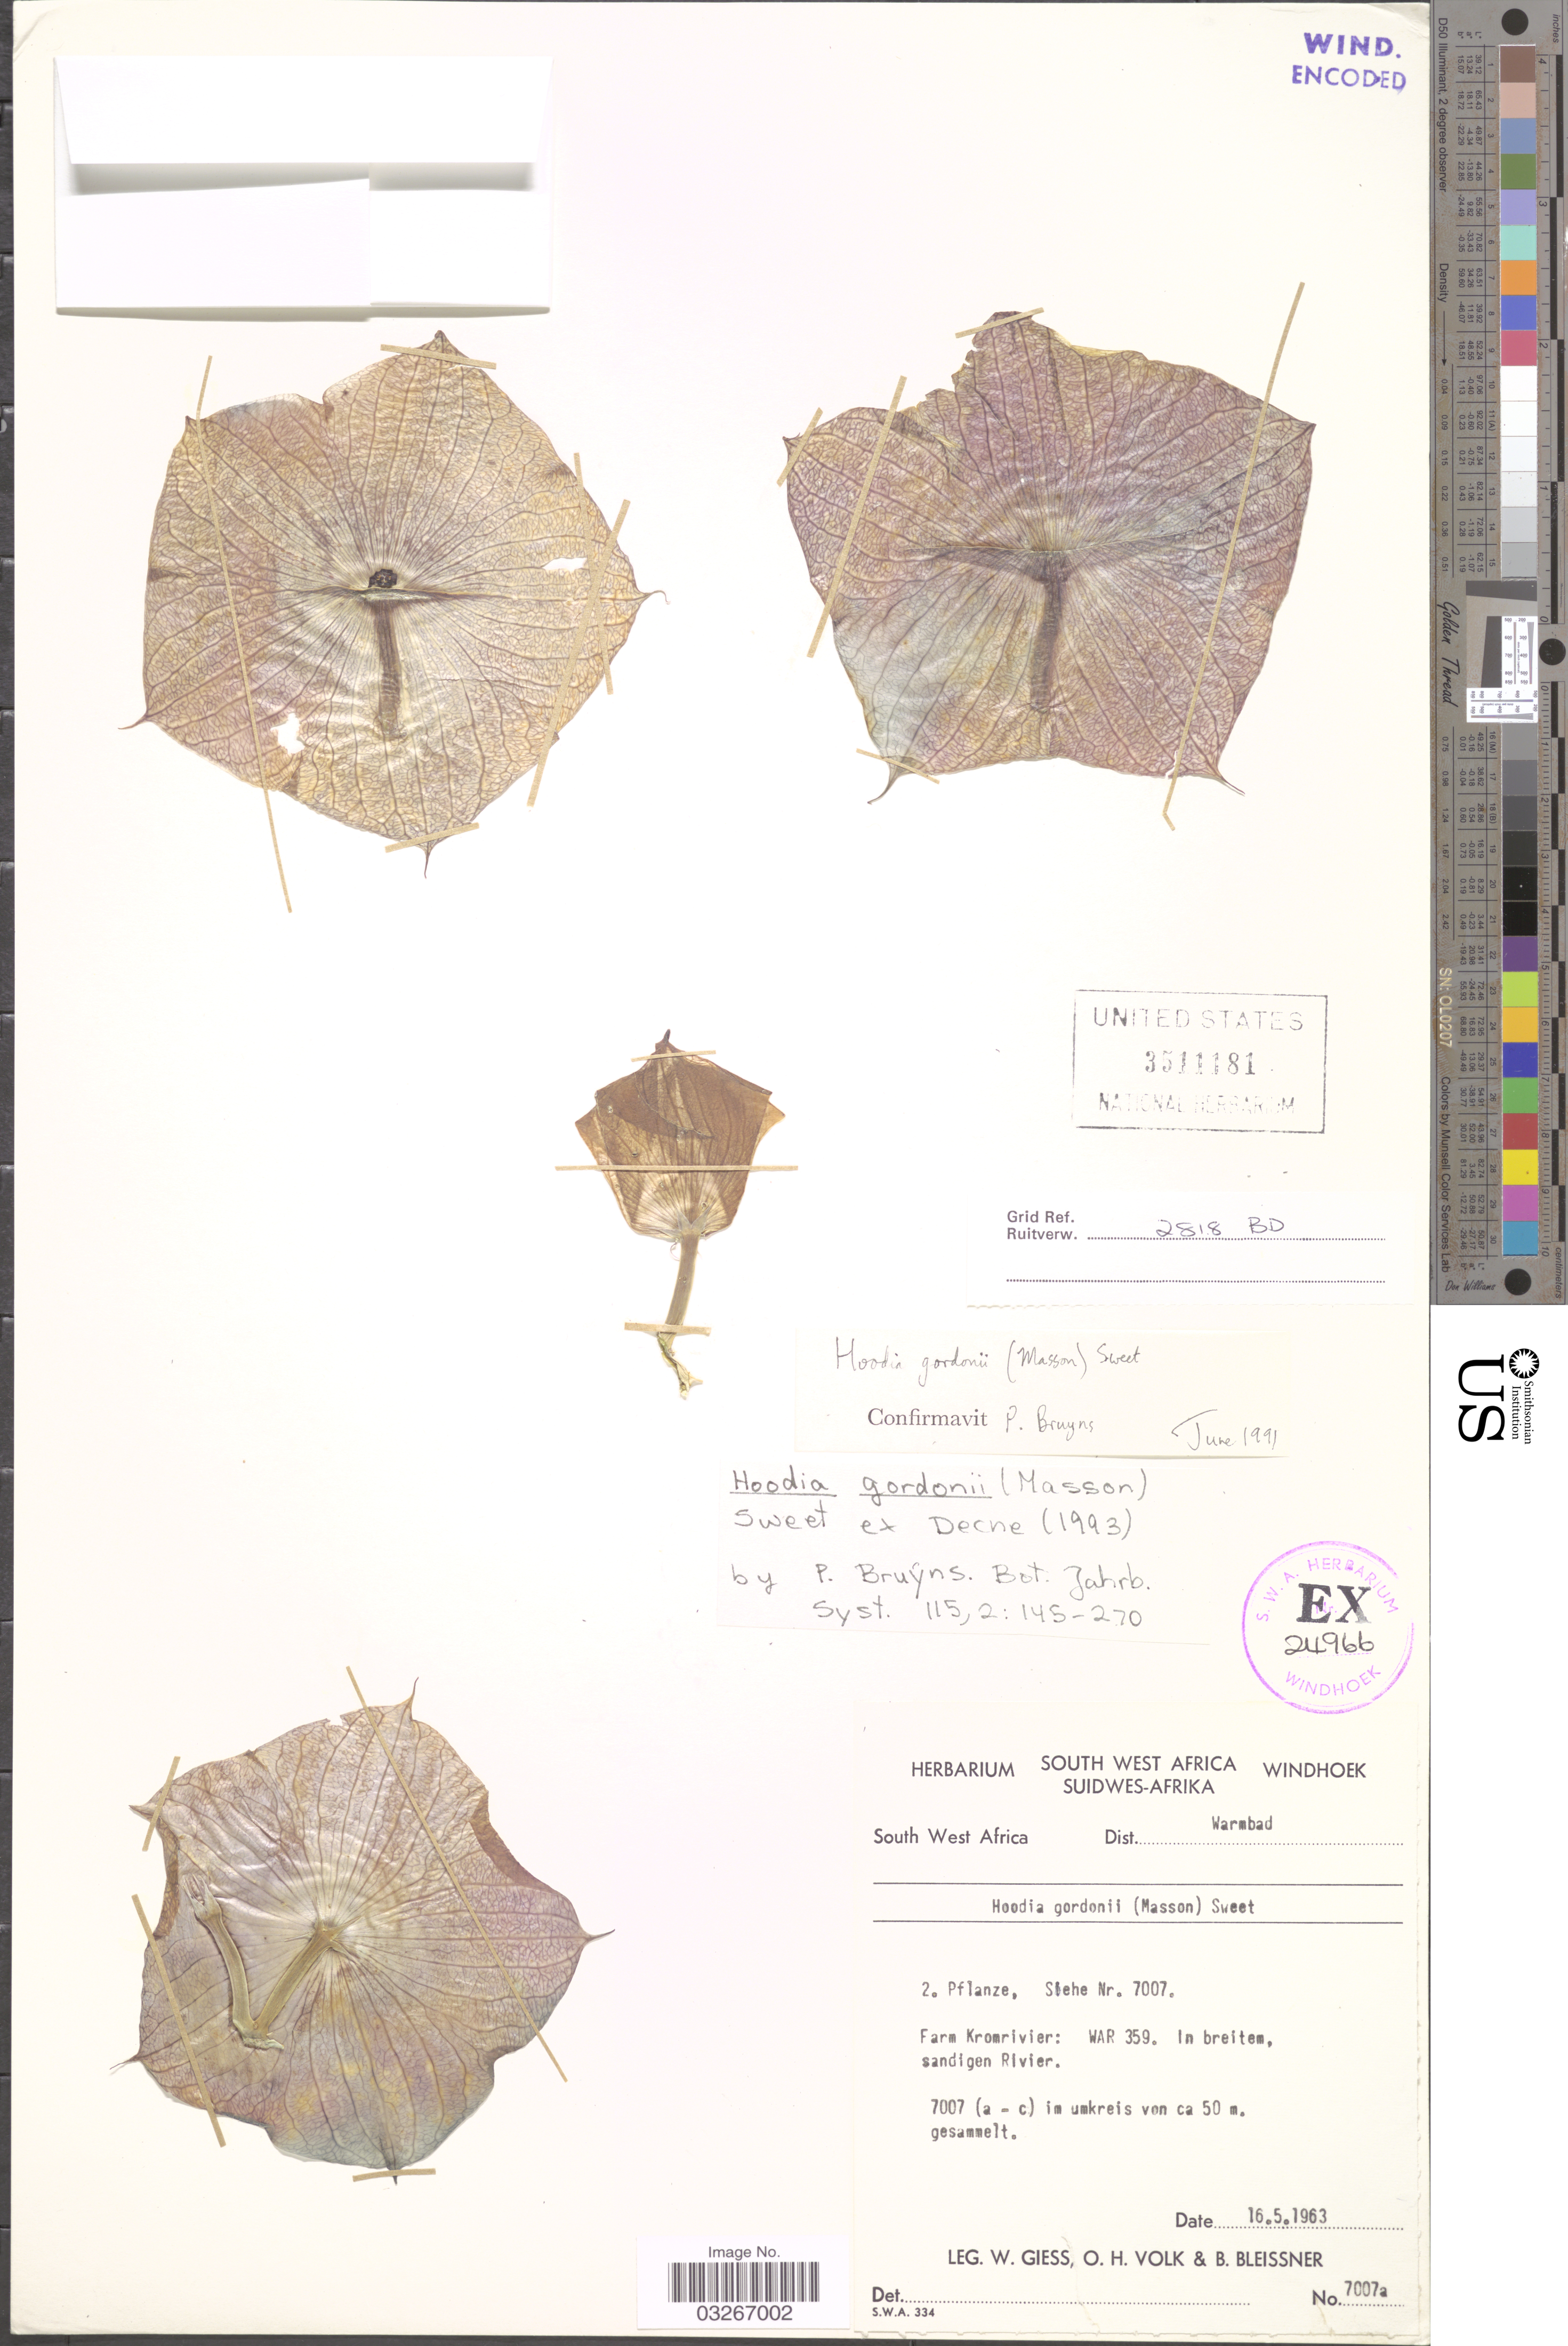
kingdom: Plantae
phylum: Tracheophyta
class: Magnoliopsida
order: Gentianales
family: Apocynaceae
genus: Hoodia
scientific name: Hoodia gordonii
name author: (Masson) Sweet ex Decne.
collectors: W. Giess, O. Volk & B. Bleissner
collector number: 7007a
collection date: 1963-05-16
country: Namibia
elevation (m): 50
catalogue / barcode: US 3511181